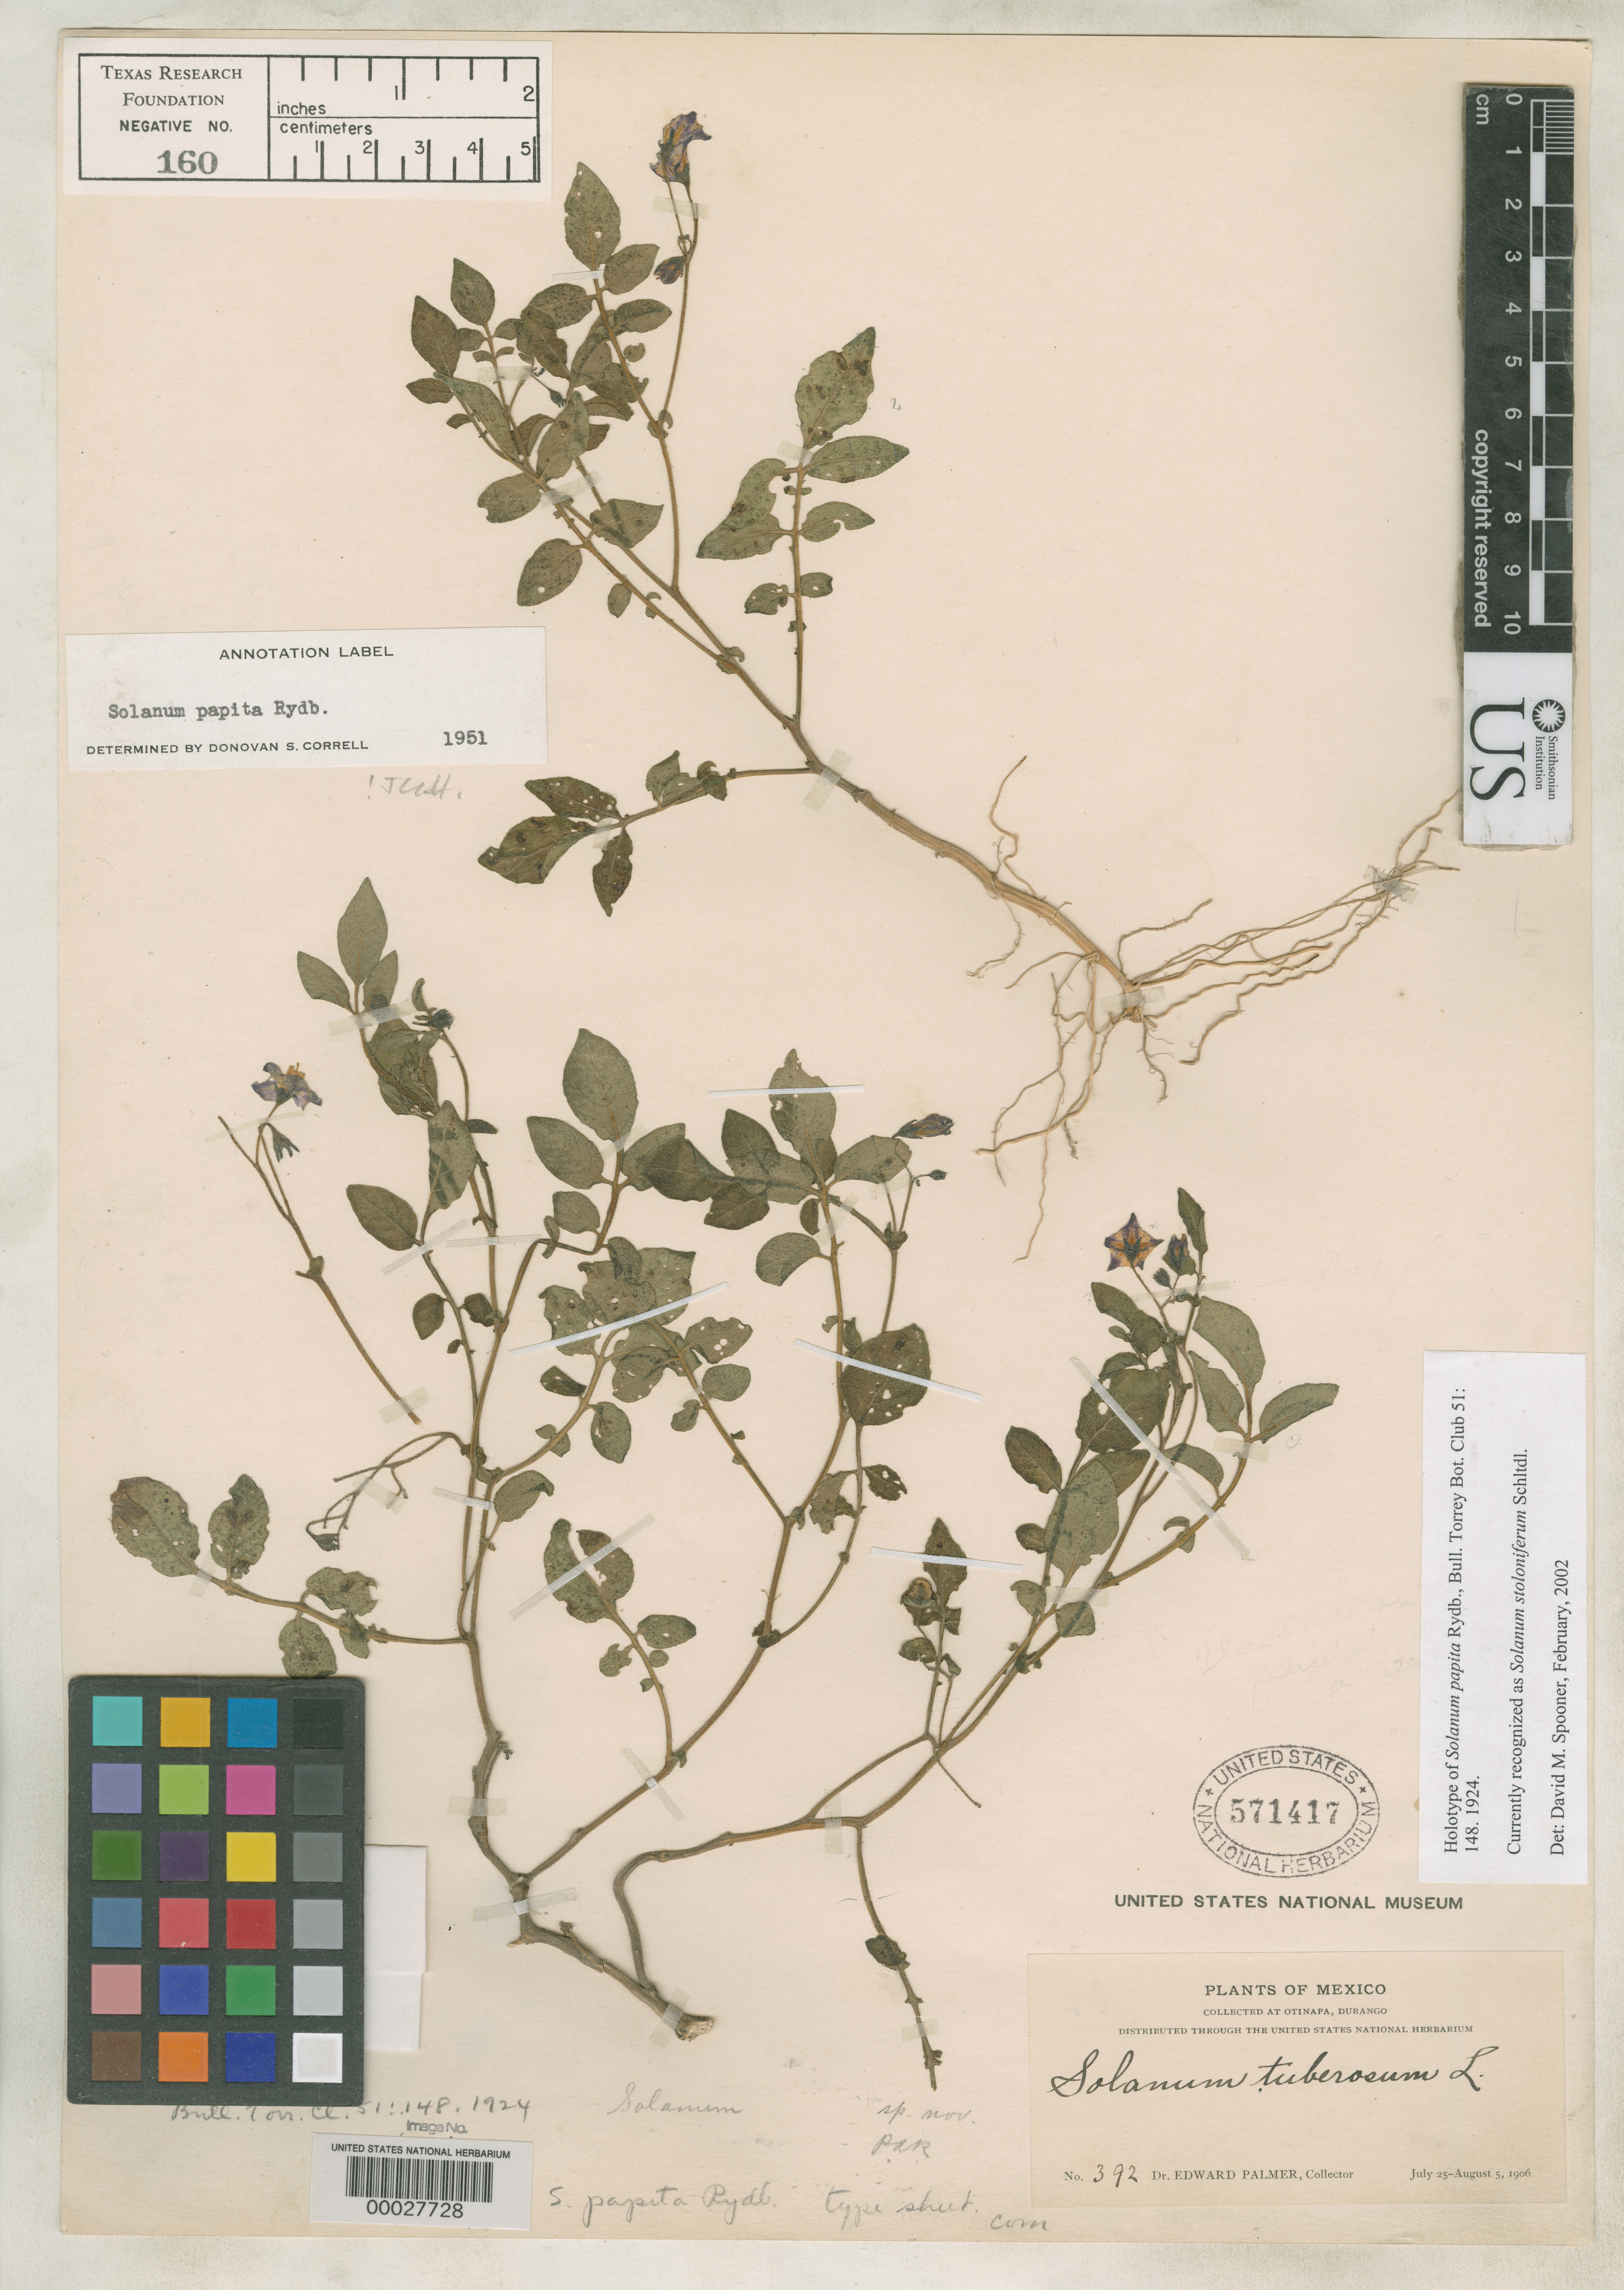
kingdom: Plantae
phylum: Tracheophyta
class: Magnoliopsida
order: Solanales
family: Solanaceae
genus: Solanum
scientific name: Solanum papita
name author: Rydb.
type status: Holotype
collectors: E. Palmer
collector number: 392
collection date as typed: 25 Jul 1906 to 05 Aug 1906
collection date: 1906-07-25/1906-08-05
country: Mexico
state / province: Durango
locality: Otinapa.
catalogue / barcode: US 571417